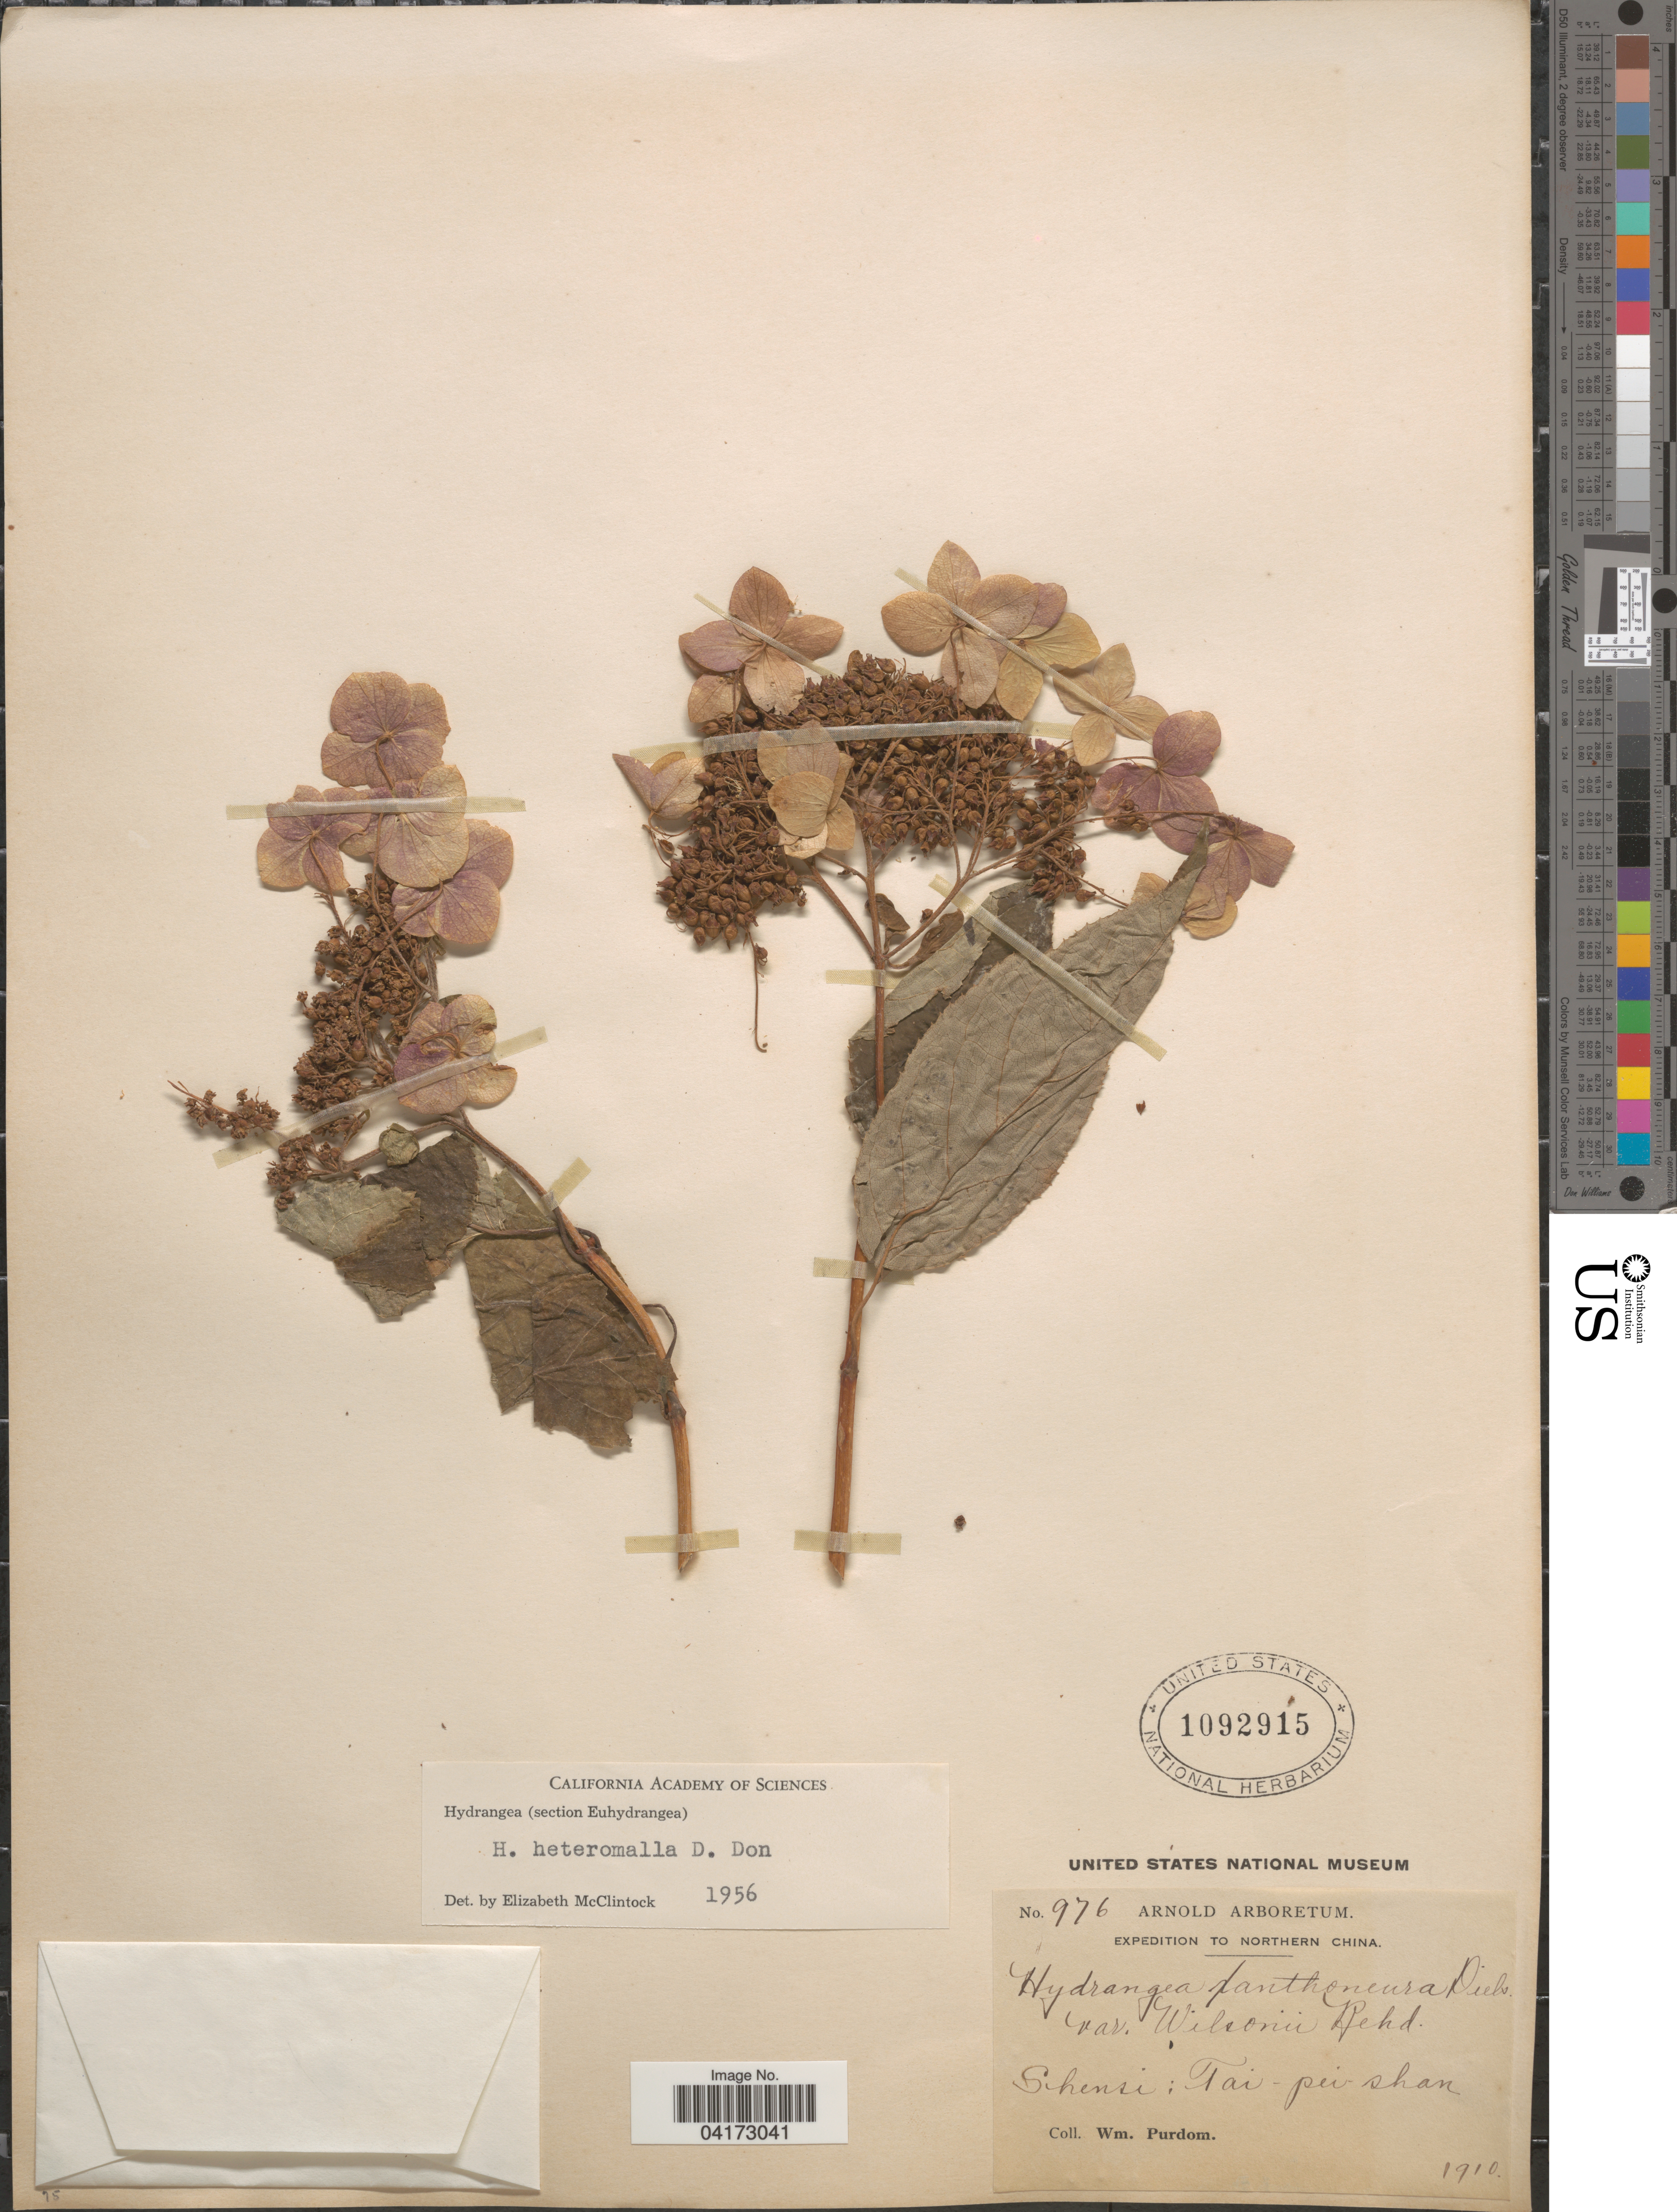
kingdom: Plantae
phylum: Tracheophyta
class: Magnoliopsida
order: Cornales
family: Hydrangeaceae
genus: Hydrangea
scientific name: Hydrangea heteromalla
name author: D. Don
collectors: W. Purdom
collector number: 976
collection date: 1910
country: China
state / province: Shaanxi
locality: Expedition to Northern China. Shensi : Tai-pei-shan.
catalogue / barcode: US 1092915